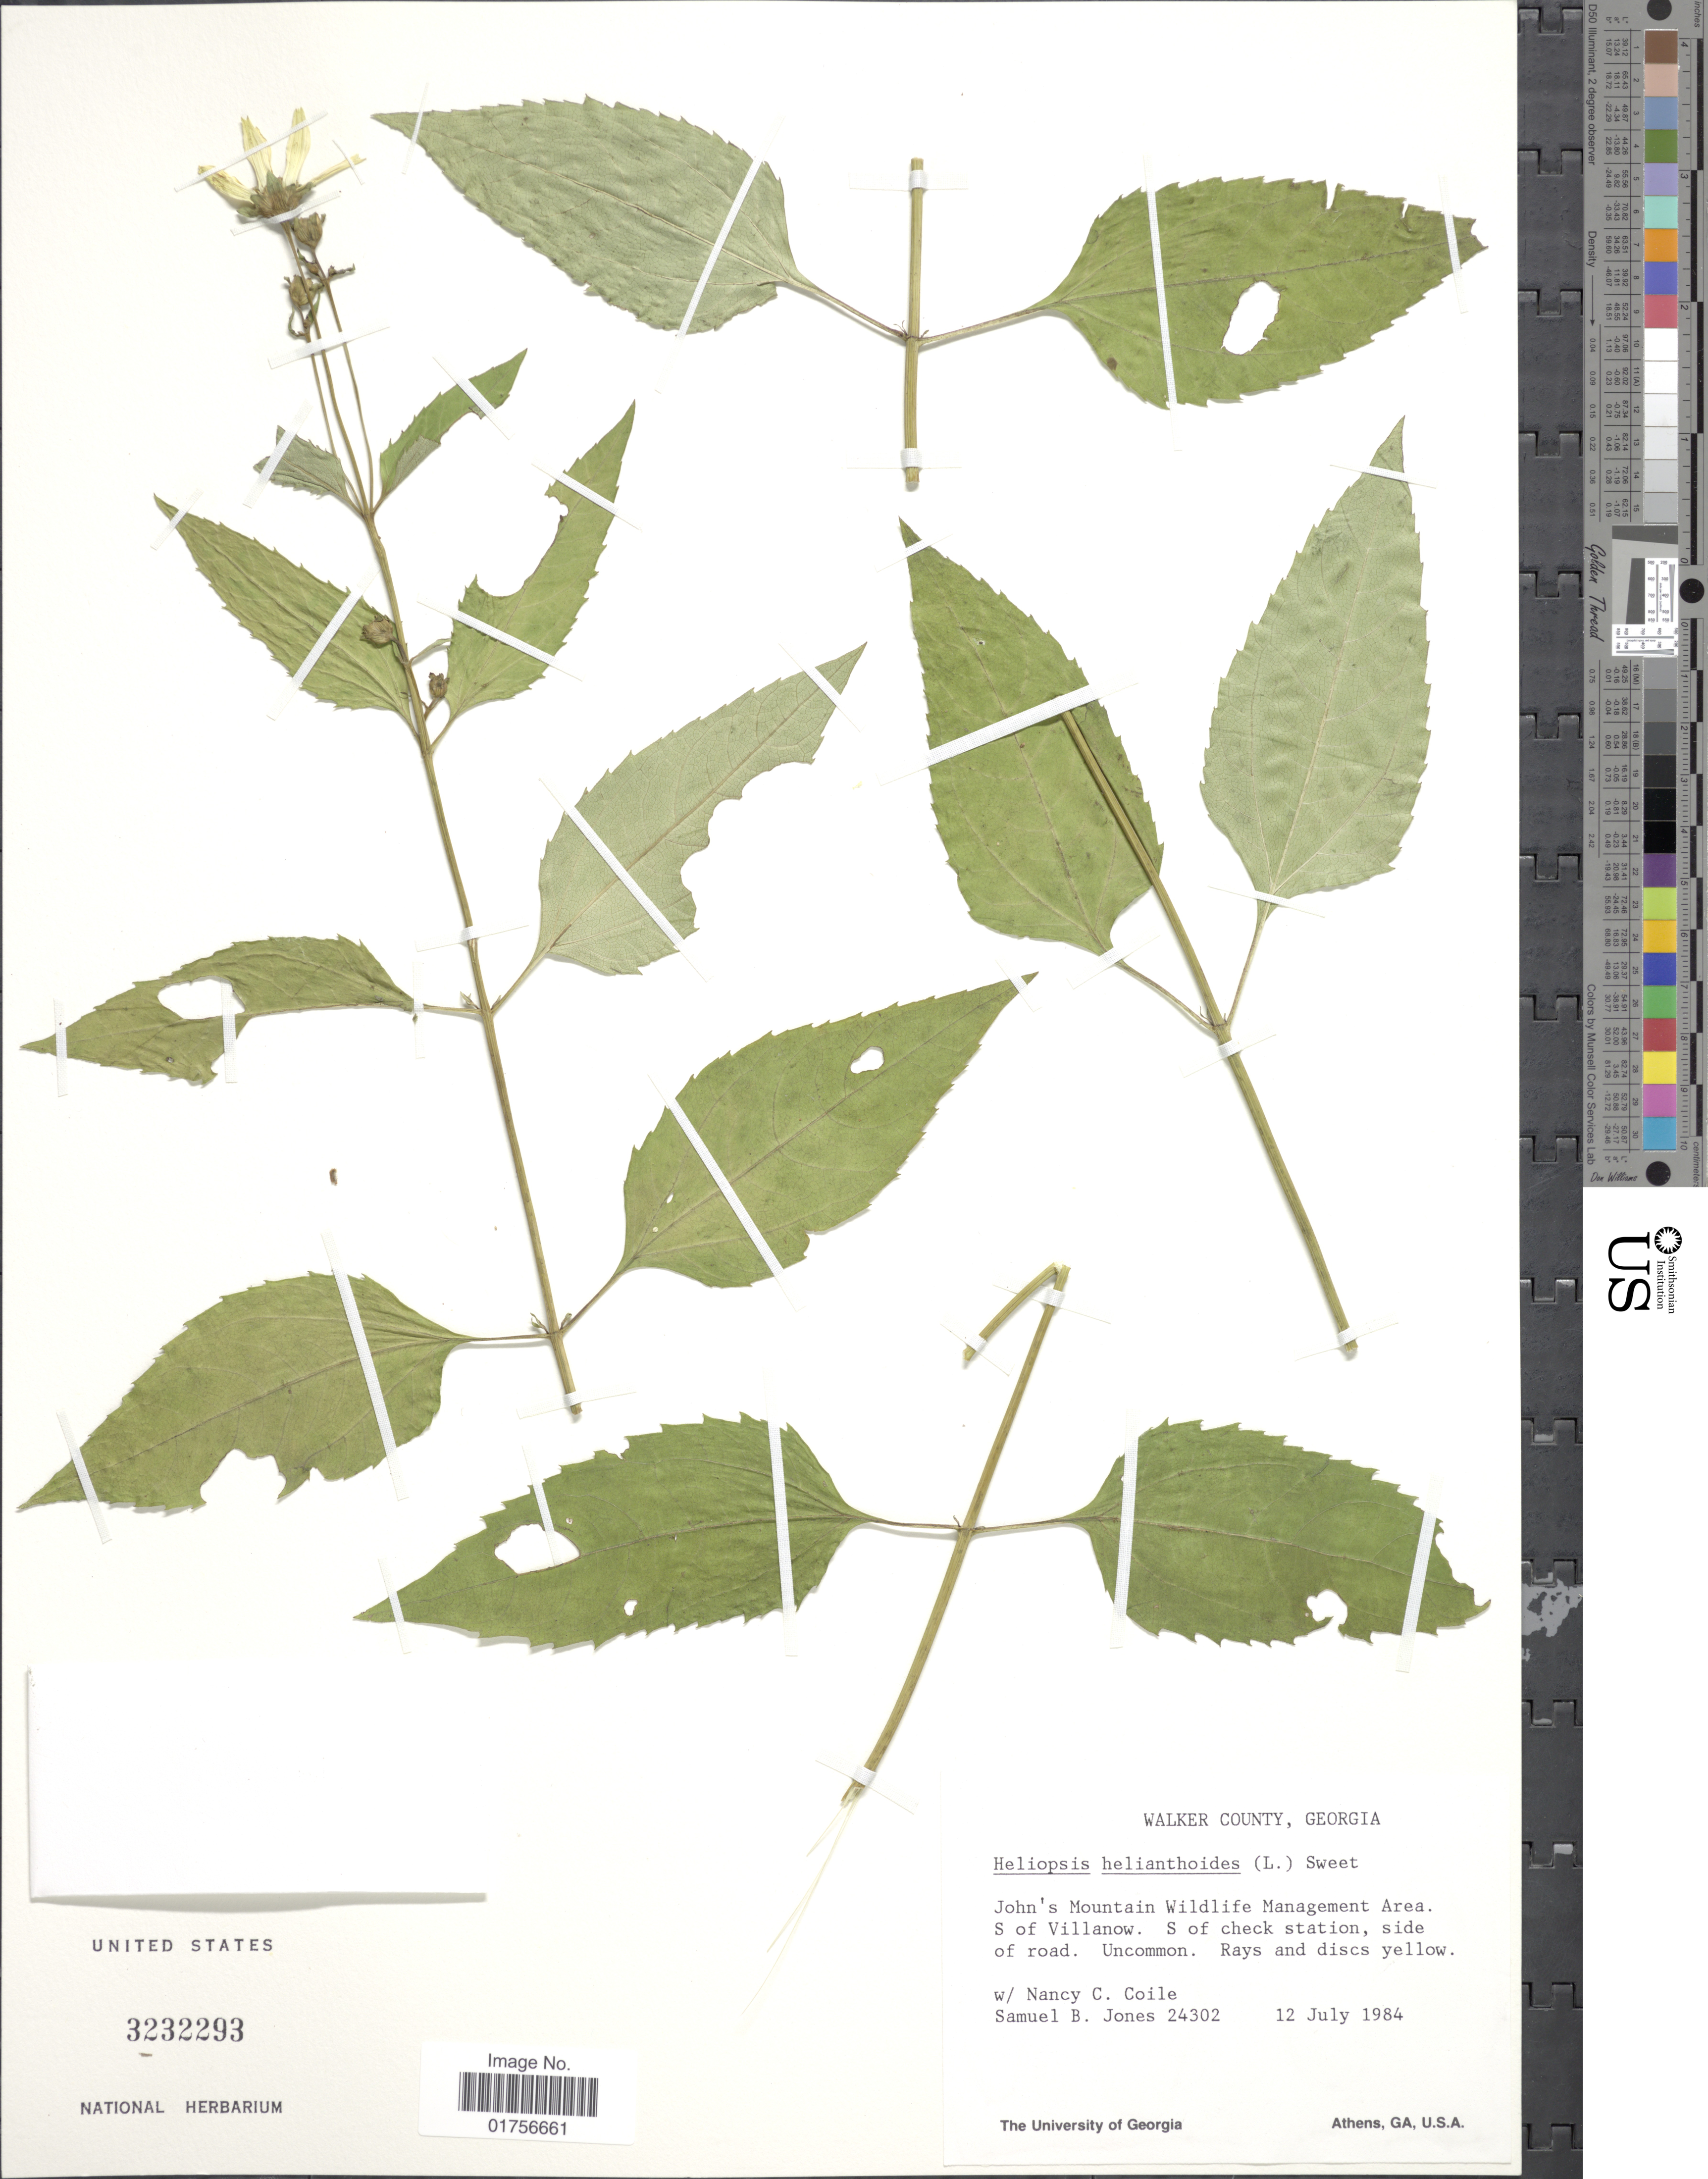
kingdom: Plantae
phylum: Tracheophyta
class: Magnoliopsida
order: Asterales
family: Asteraceae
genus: Heliopsis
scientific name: Heliopsis helianthoides subsp. helianthoides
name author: (L.) Sweet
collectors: S. B. Jones & N. C. Coile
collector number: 24302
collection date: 1984-07-12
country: United States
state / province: Georgia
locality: Walker County, Georgia, John's Mountain Wildlife Management Area, S of Villanow, S of check station, side of road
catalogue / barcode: US 3232293